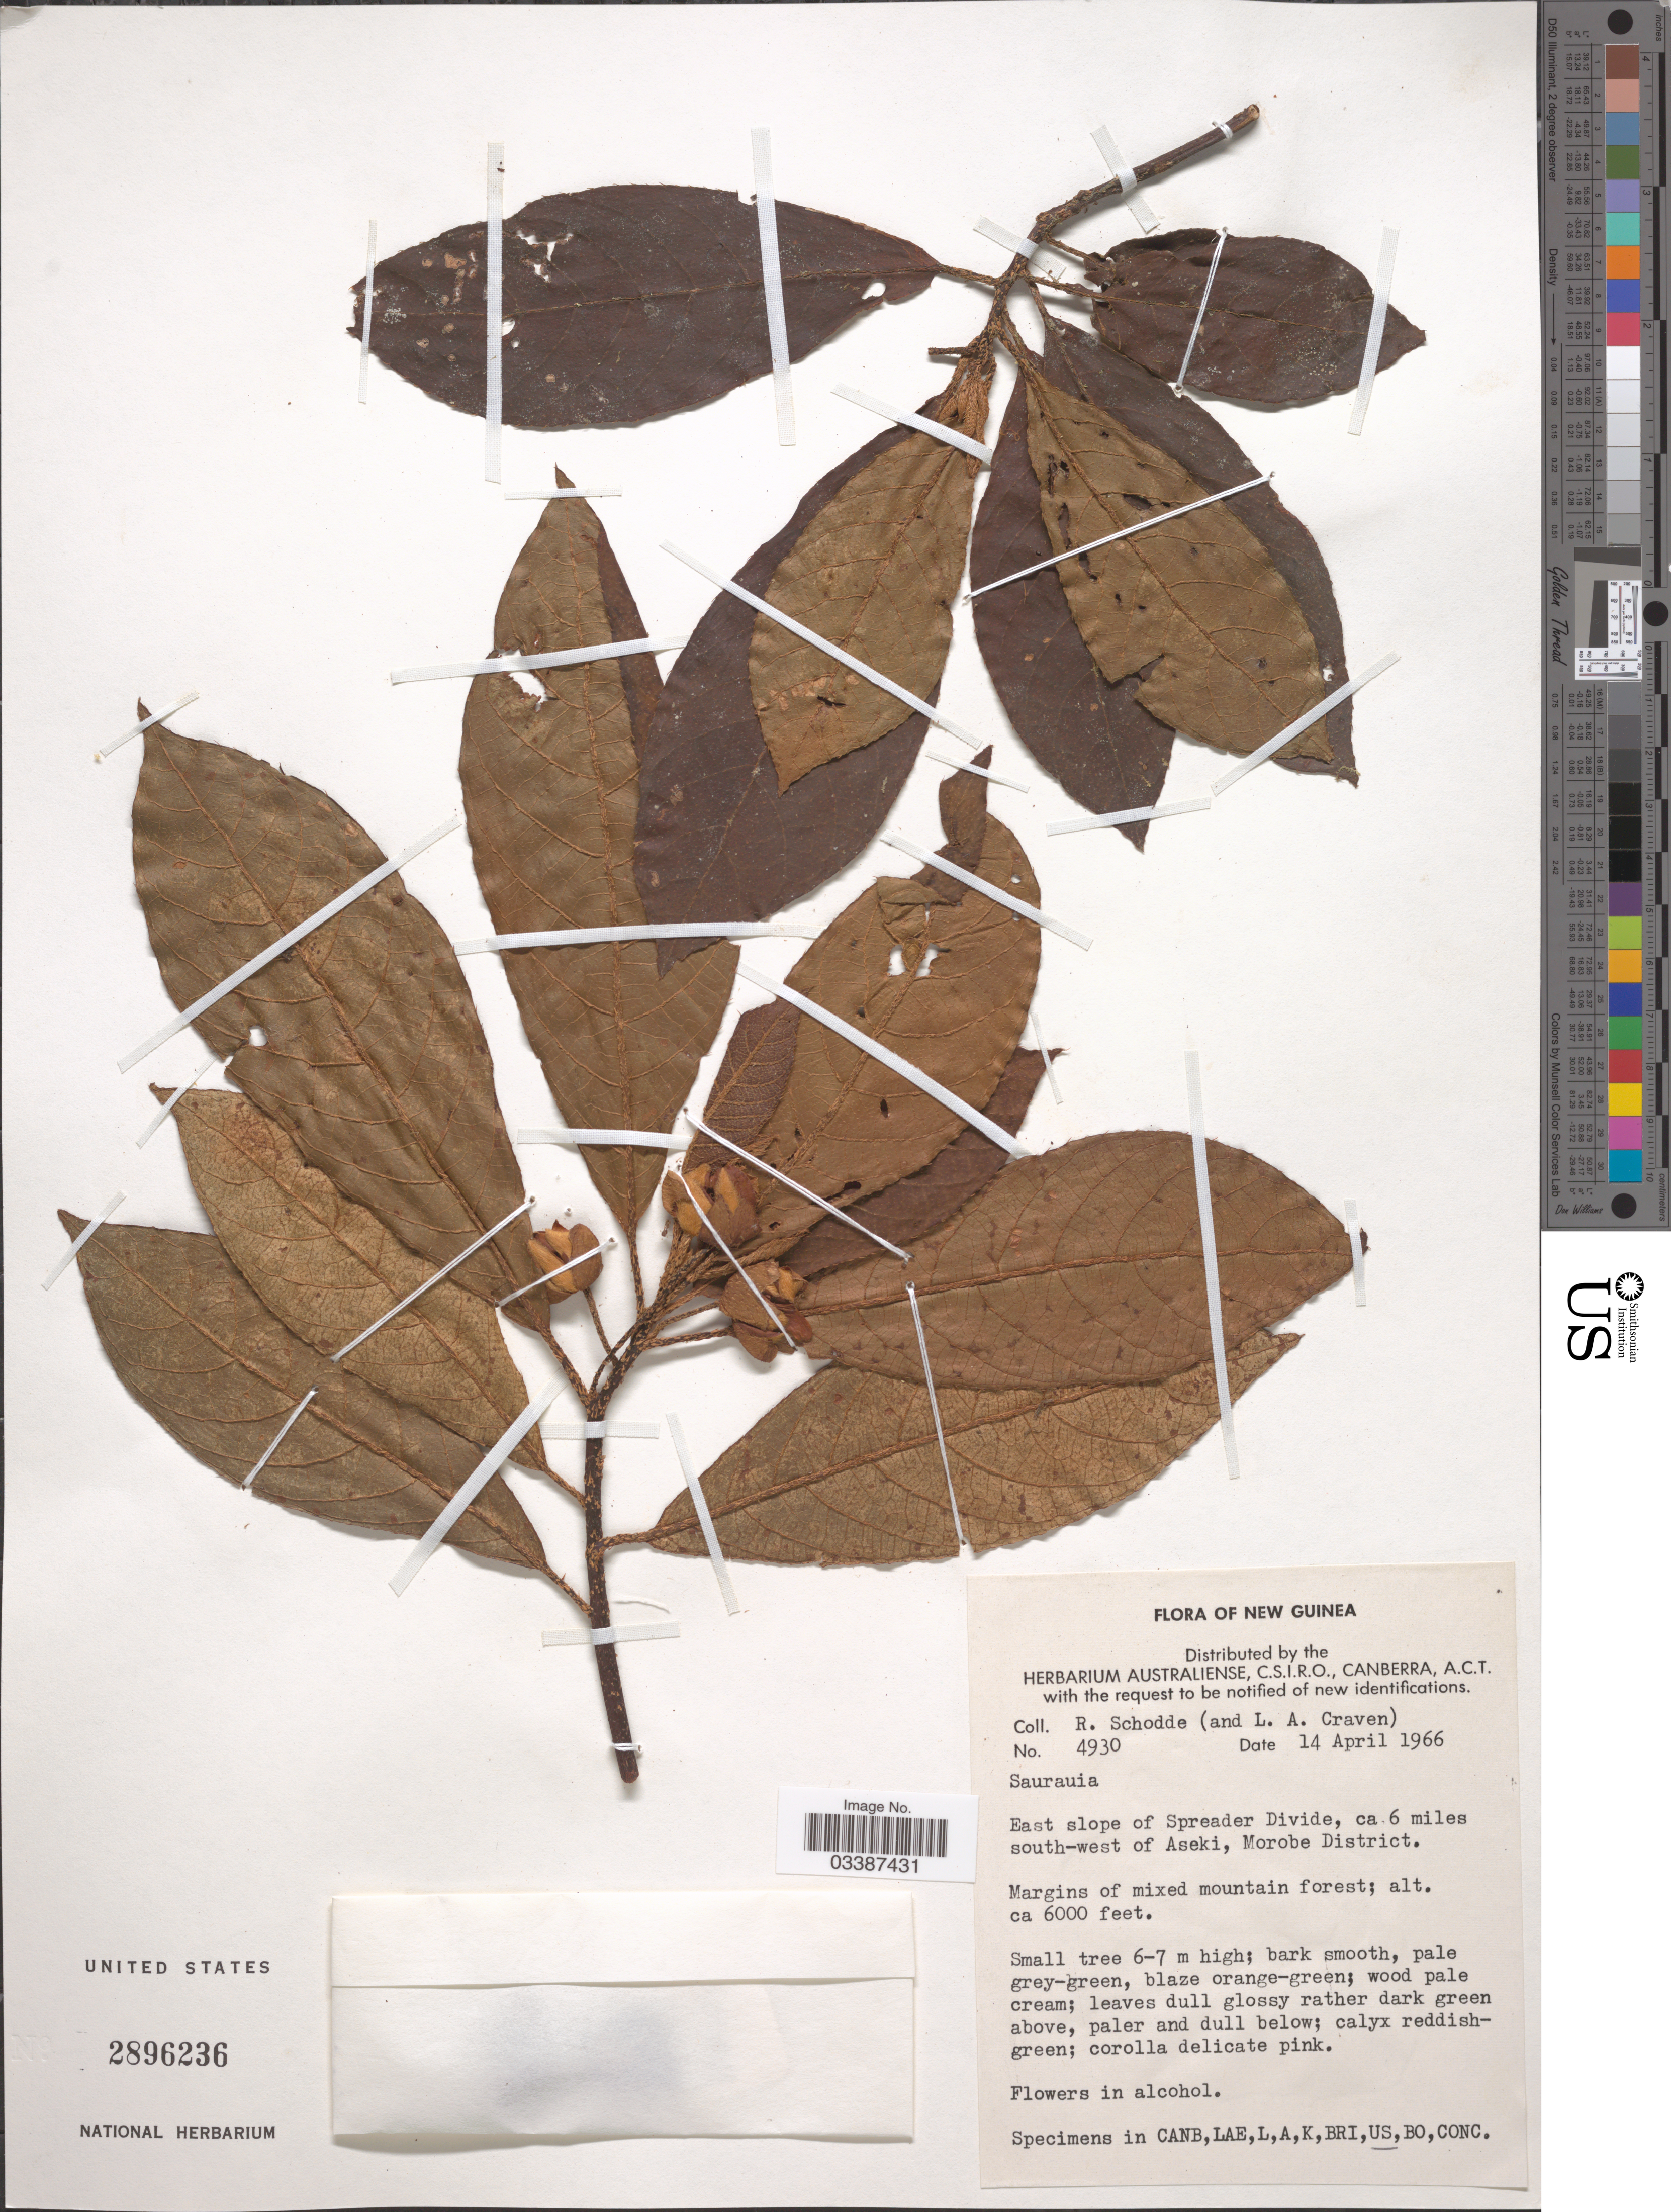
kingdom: Plantae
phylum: Tracheophyta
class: Magnoliopsida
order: Ericales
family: Actinidiaceae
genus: Saurauia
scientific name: Saurauia sp.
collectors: R. Schodde & L. A. Craven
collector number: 4930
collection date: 1966-04-14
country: Papua New Guinea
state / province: Morobe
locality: New Guinea. East slope of Spreader Divide, ca. 6 miles south-west of Aseki, Morobe District.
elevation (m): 1829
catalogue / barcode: US 2896236